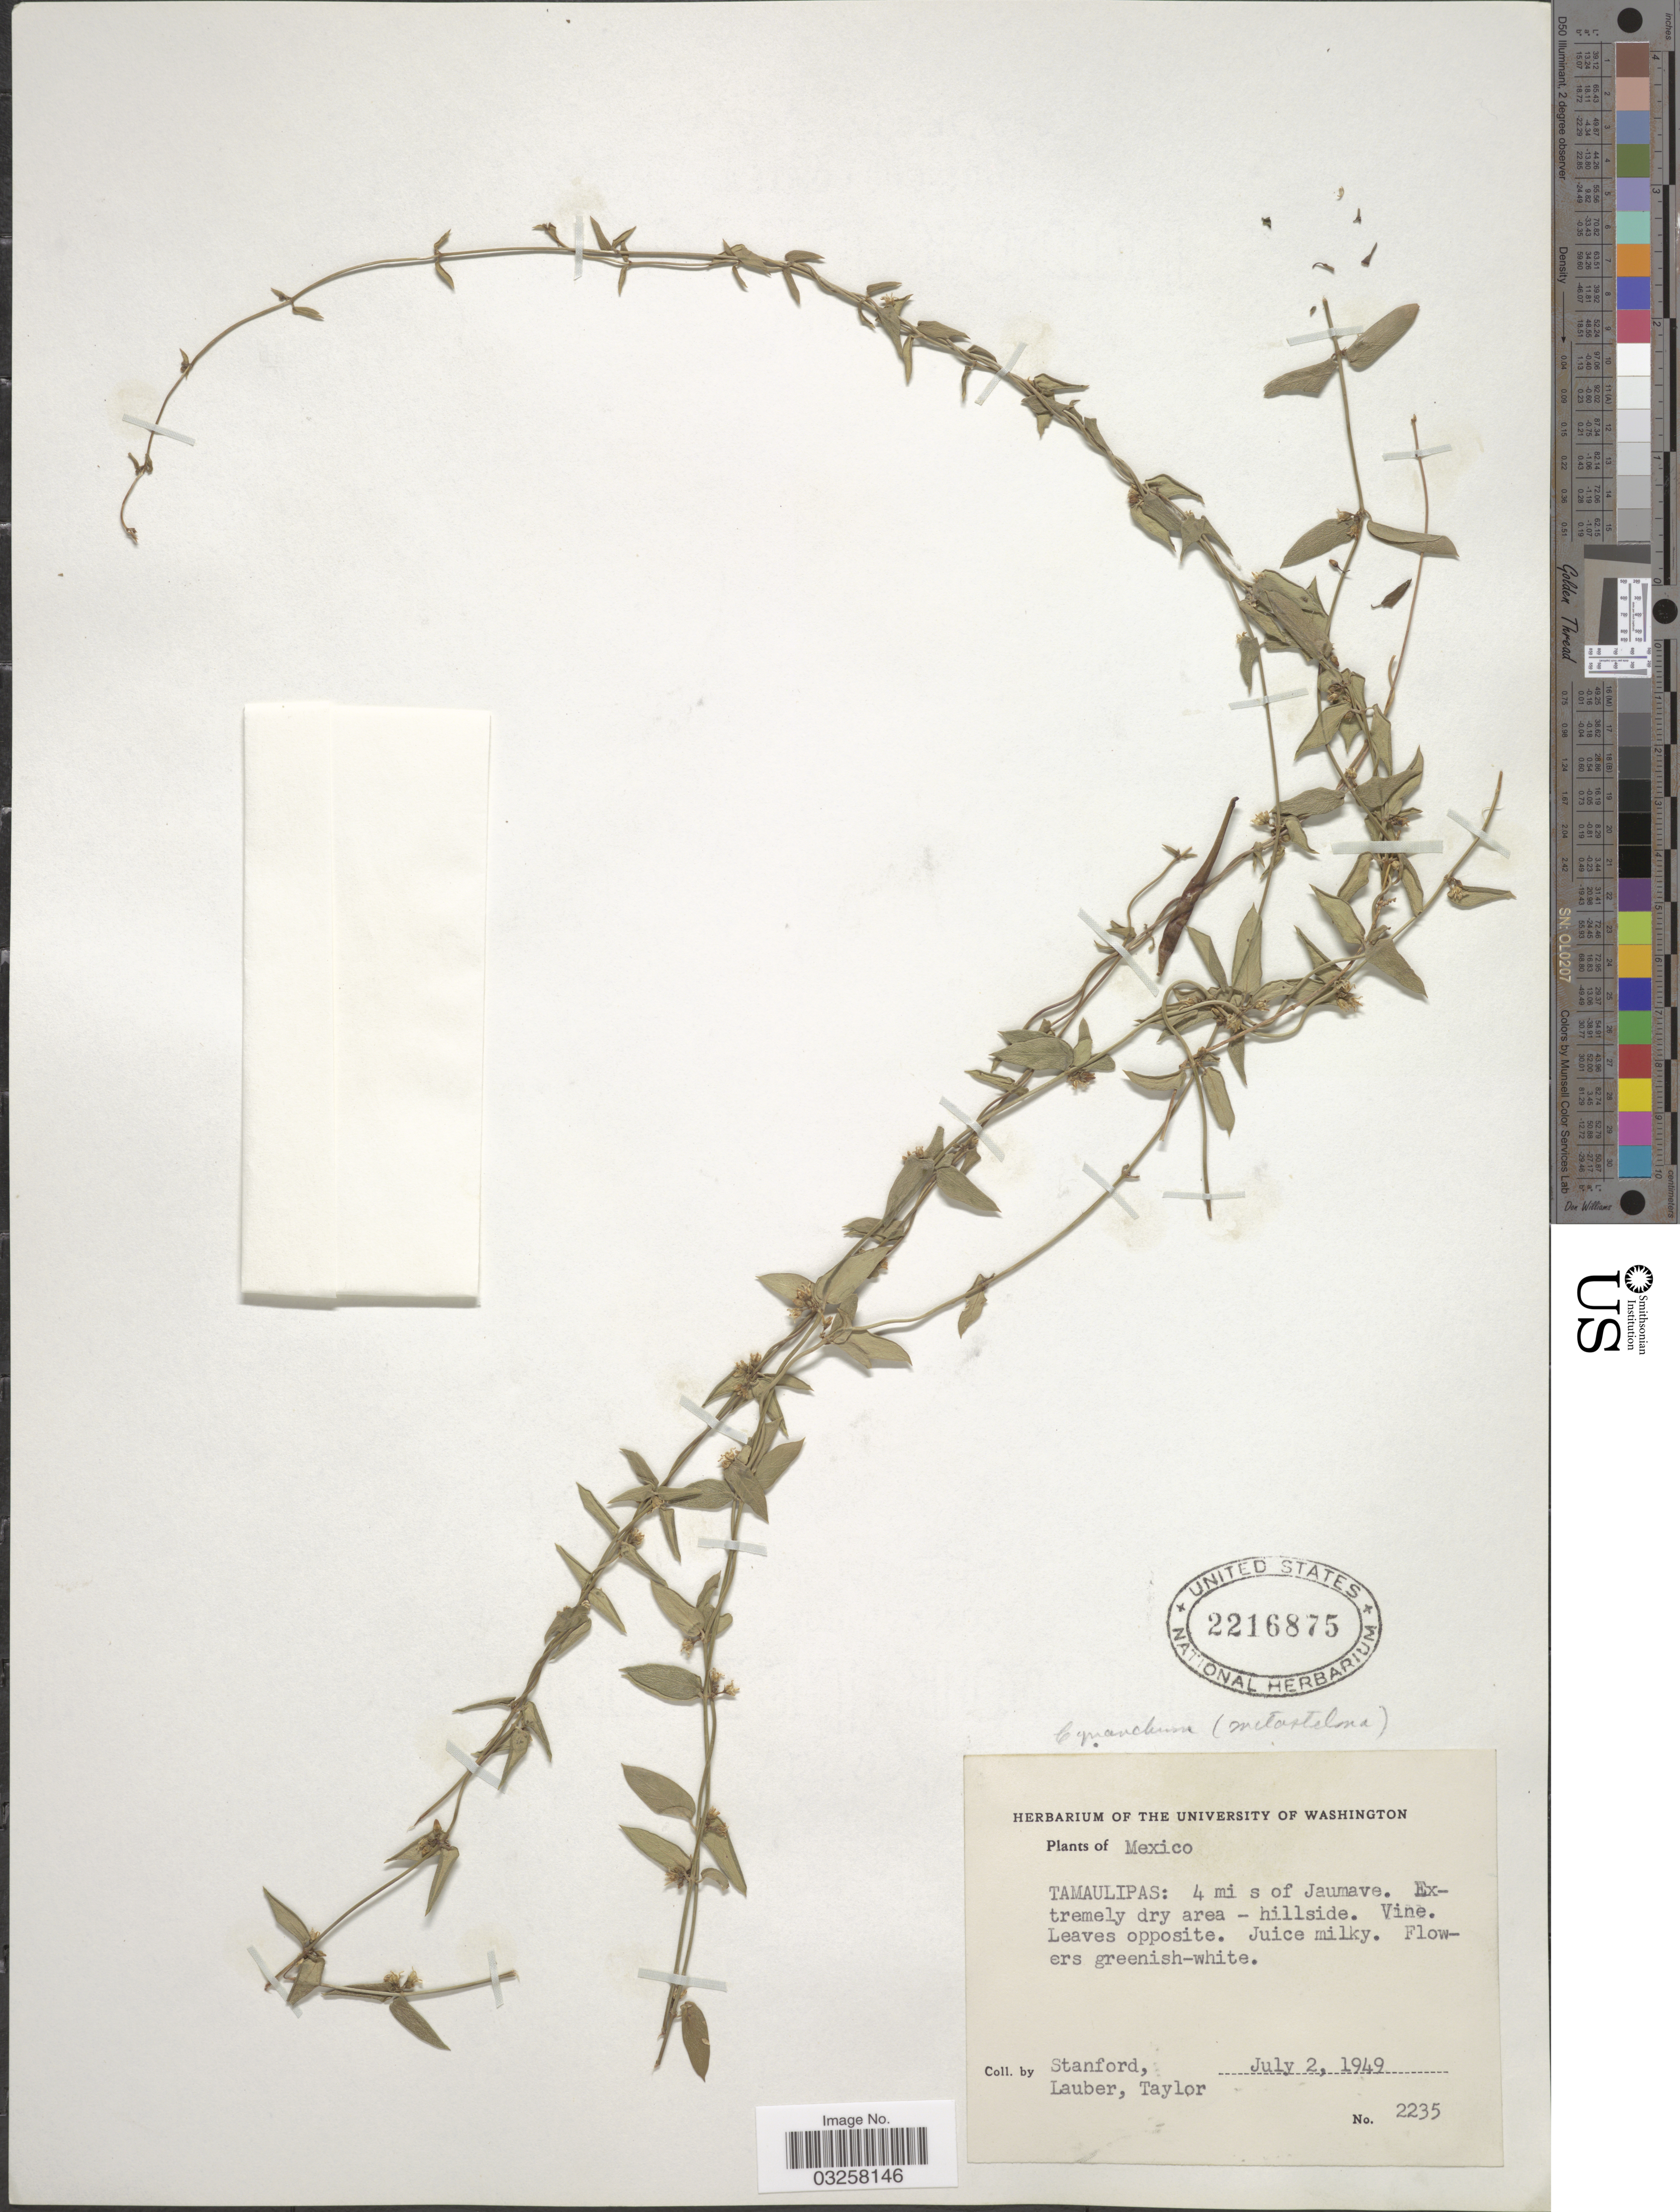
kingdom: Plantae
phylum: Tracheophyta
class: Magnoliopsida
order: Gentianales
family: Apocynaceae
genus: Metastelma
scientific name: Metastelma sp.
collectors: -. Stanford, -. Lauber & -. Taylor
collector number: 2235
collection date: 1949-07-02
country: Mexico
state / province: Tamaulipas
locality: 4 mi s of Jaumave.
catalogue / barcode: US 2216875